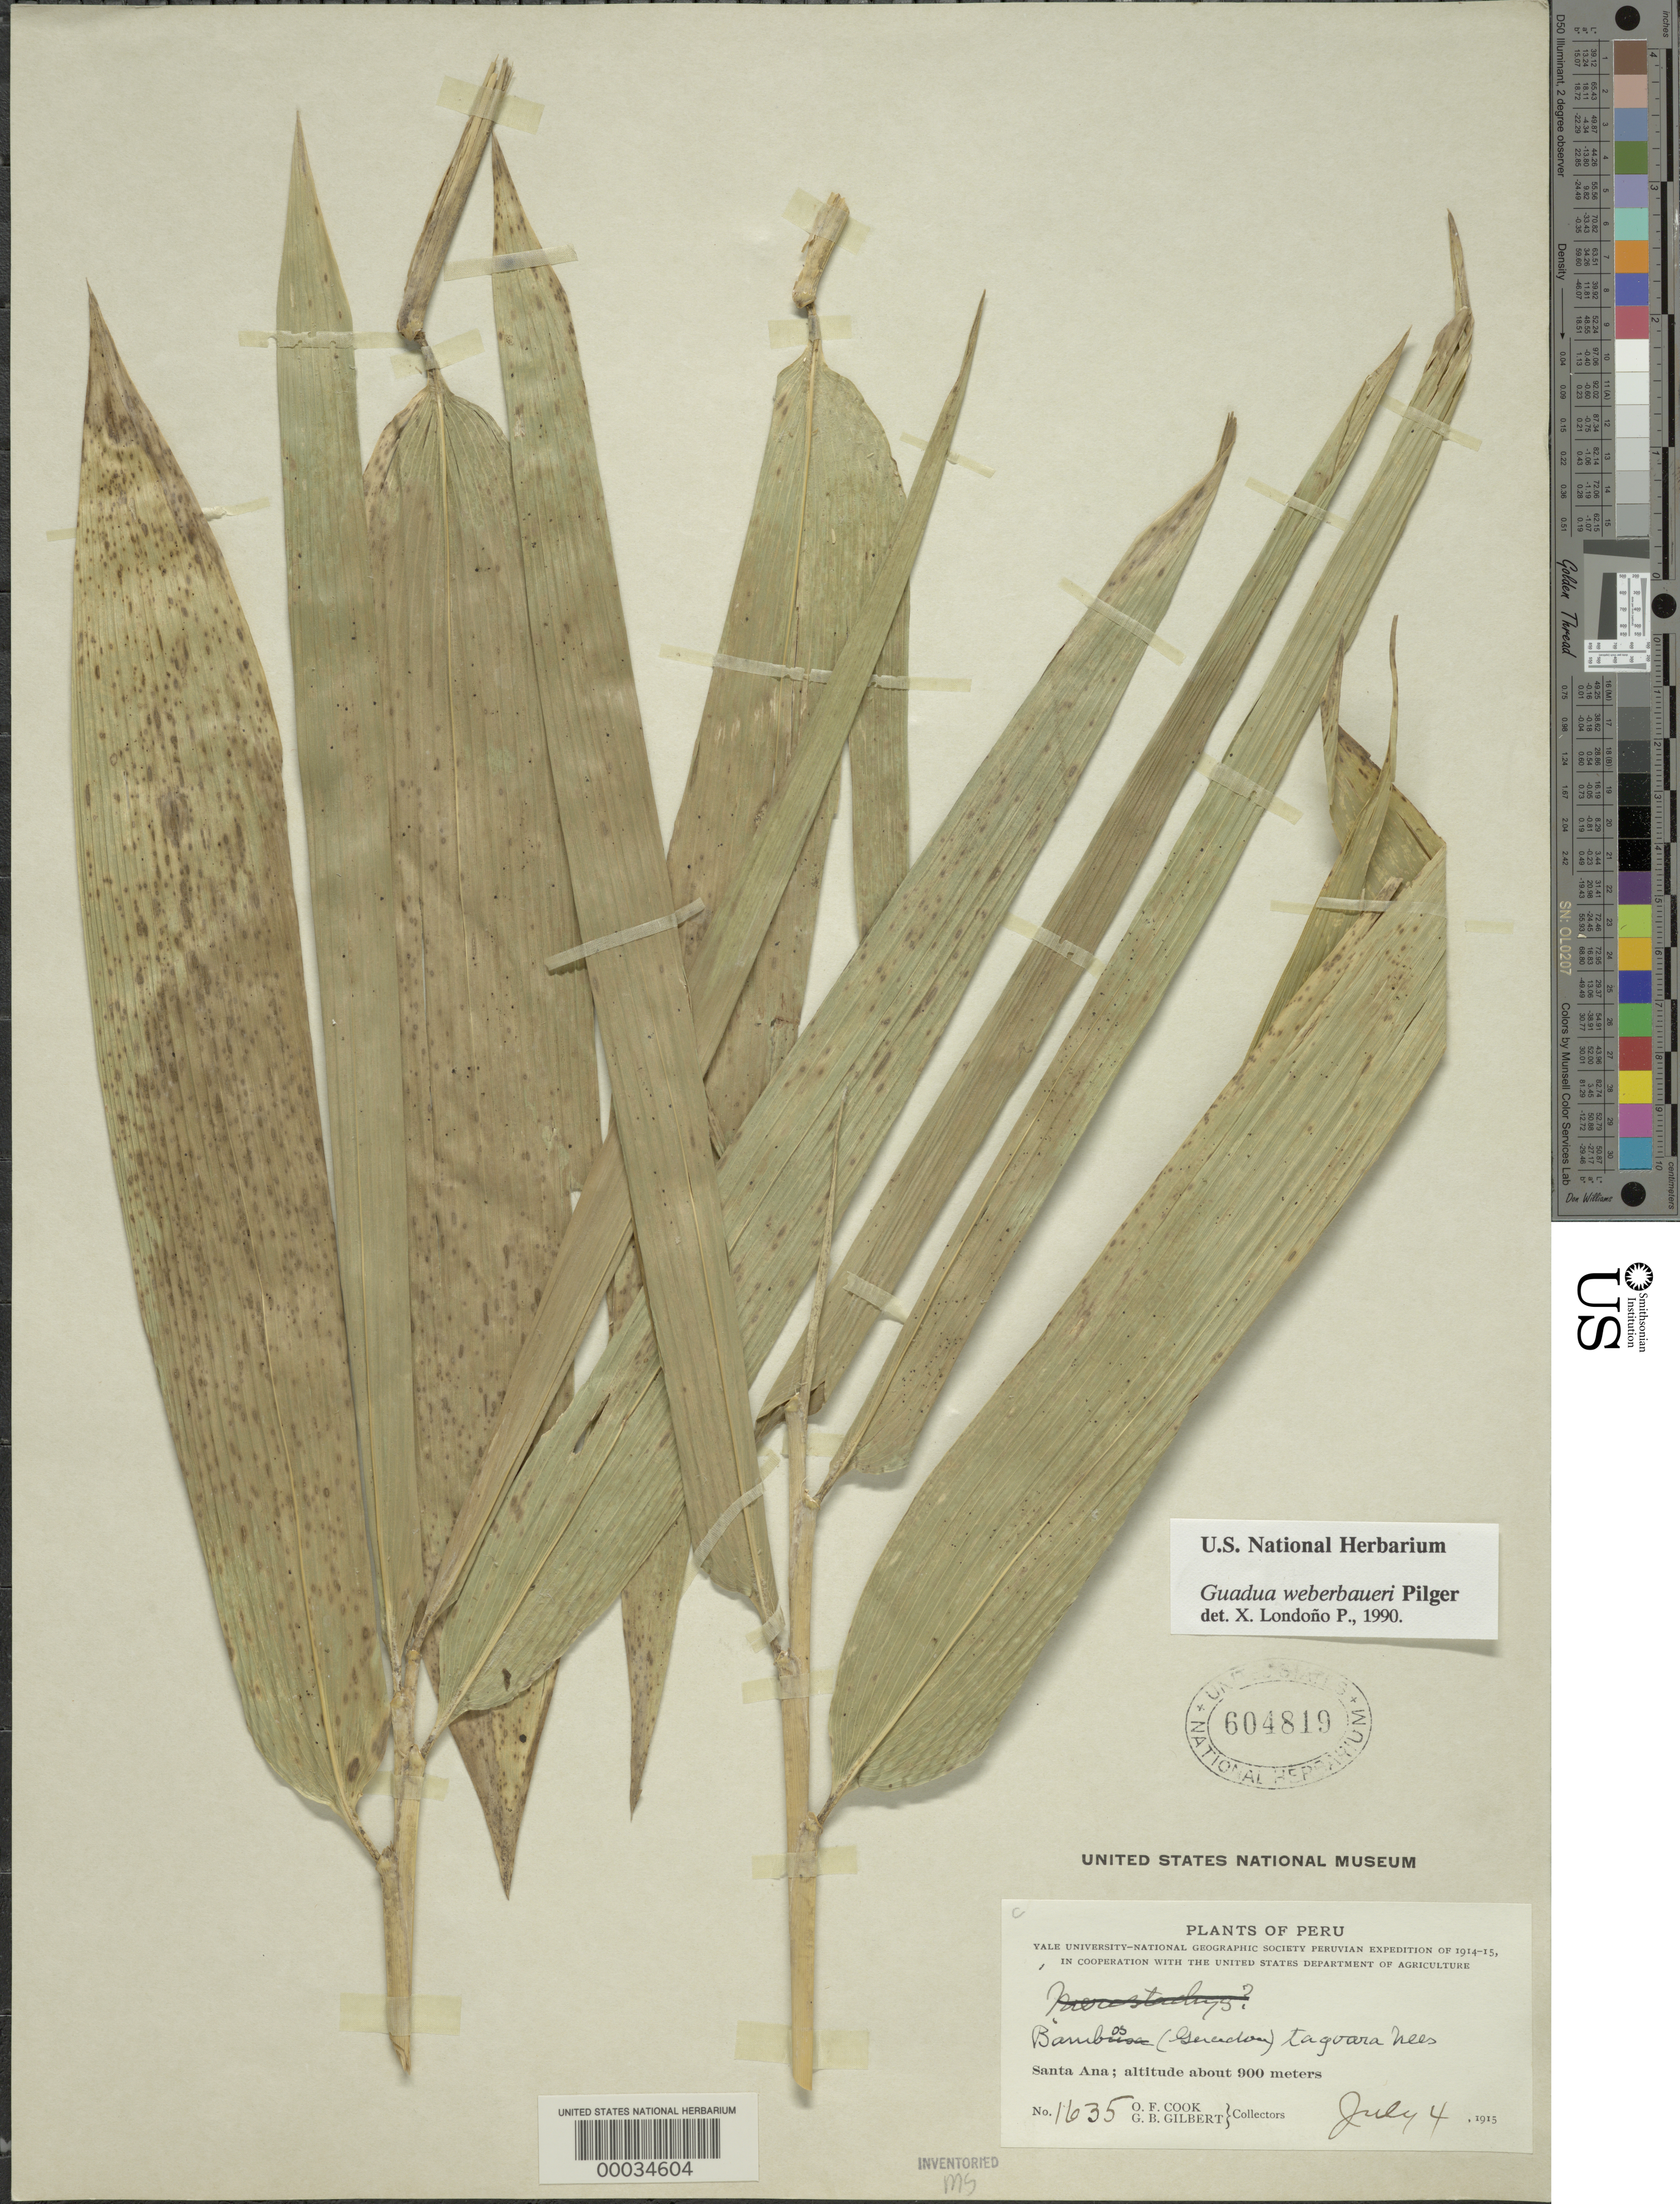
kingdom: Plantae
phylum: Tracheophyta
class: Liliopsida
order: Poales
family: Poaceae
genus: Guadua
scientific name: Guadua weberbaueri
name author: Pilg.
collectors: O. F. Cook & G. B. Gilbert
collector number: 1635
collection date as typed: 04 Jul 1915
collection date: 1915-07-04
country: Peru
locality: Santa Ana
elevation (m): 900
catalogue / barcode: US 604819